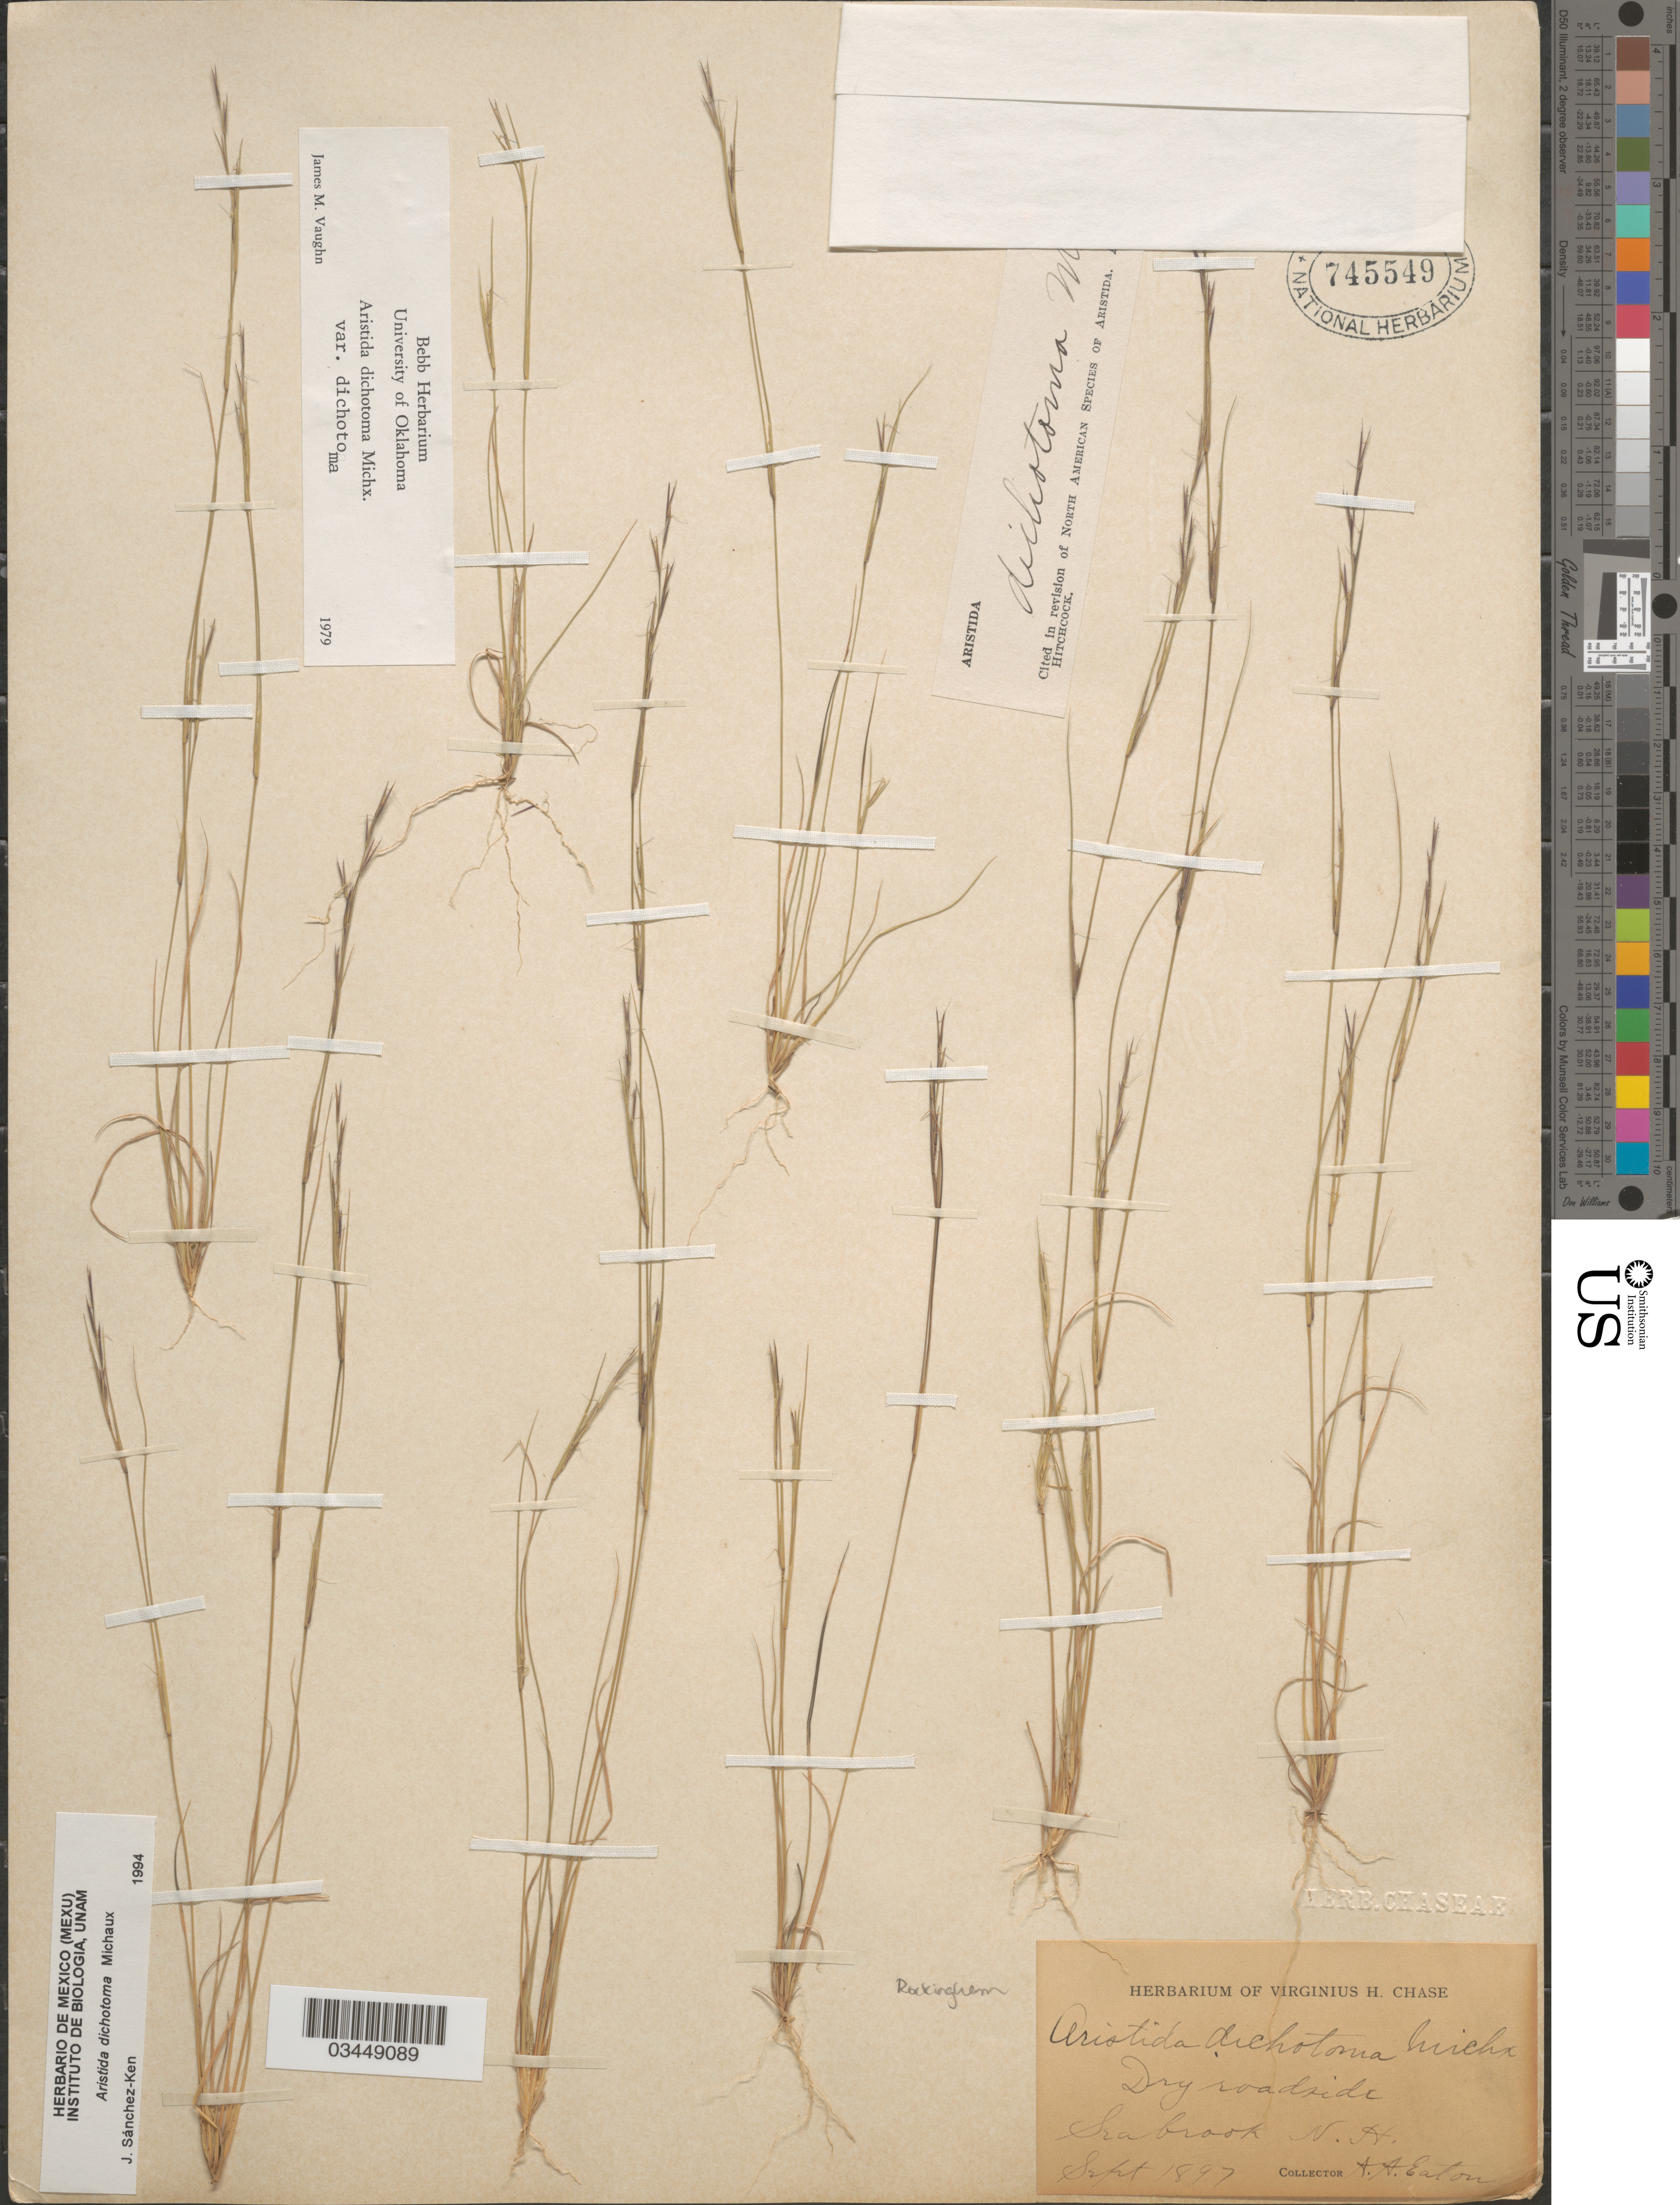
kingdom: Plantae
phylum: Tracheophyta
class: Liliopsida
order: Poales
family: Poaceae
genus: Aristida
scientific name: Aristida dichotoma var. dichotoma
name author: Michx.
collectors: A. A. Eaton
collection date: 1897-09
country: United States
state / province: New Hampshire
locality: Seabrook. Rockingham.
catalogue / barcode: US 745549